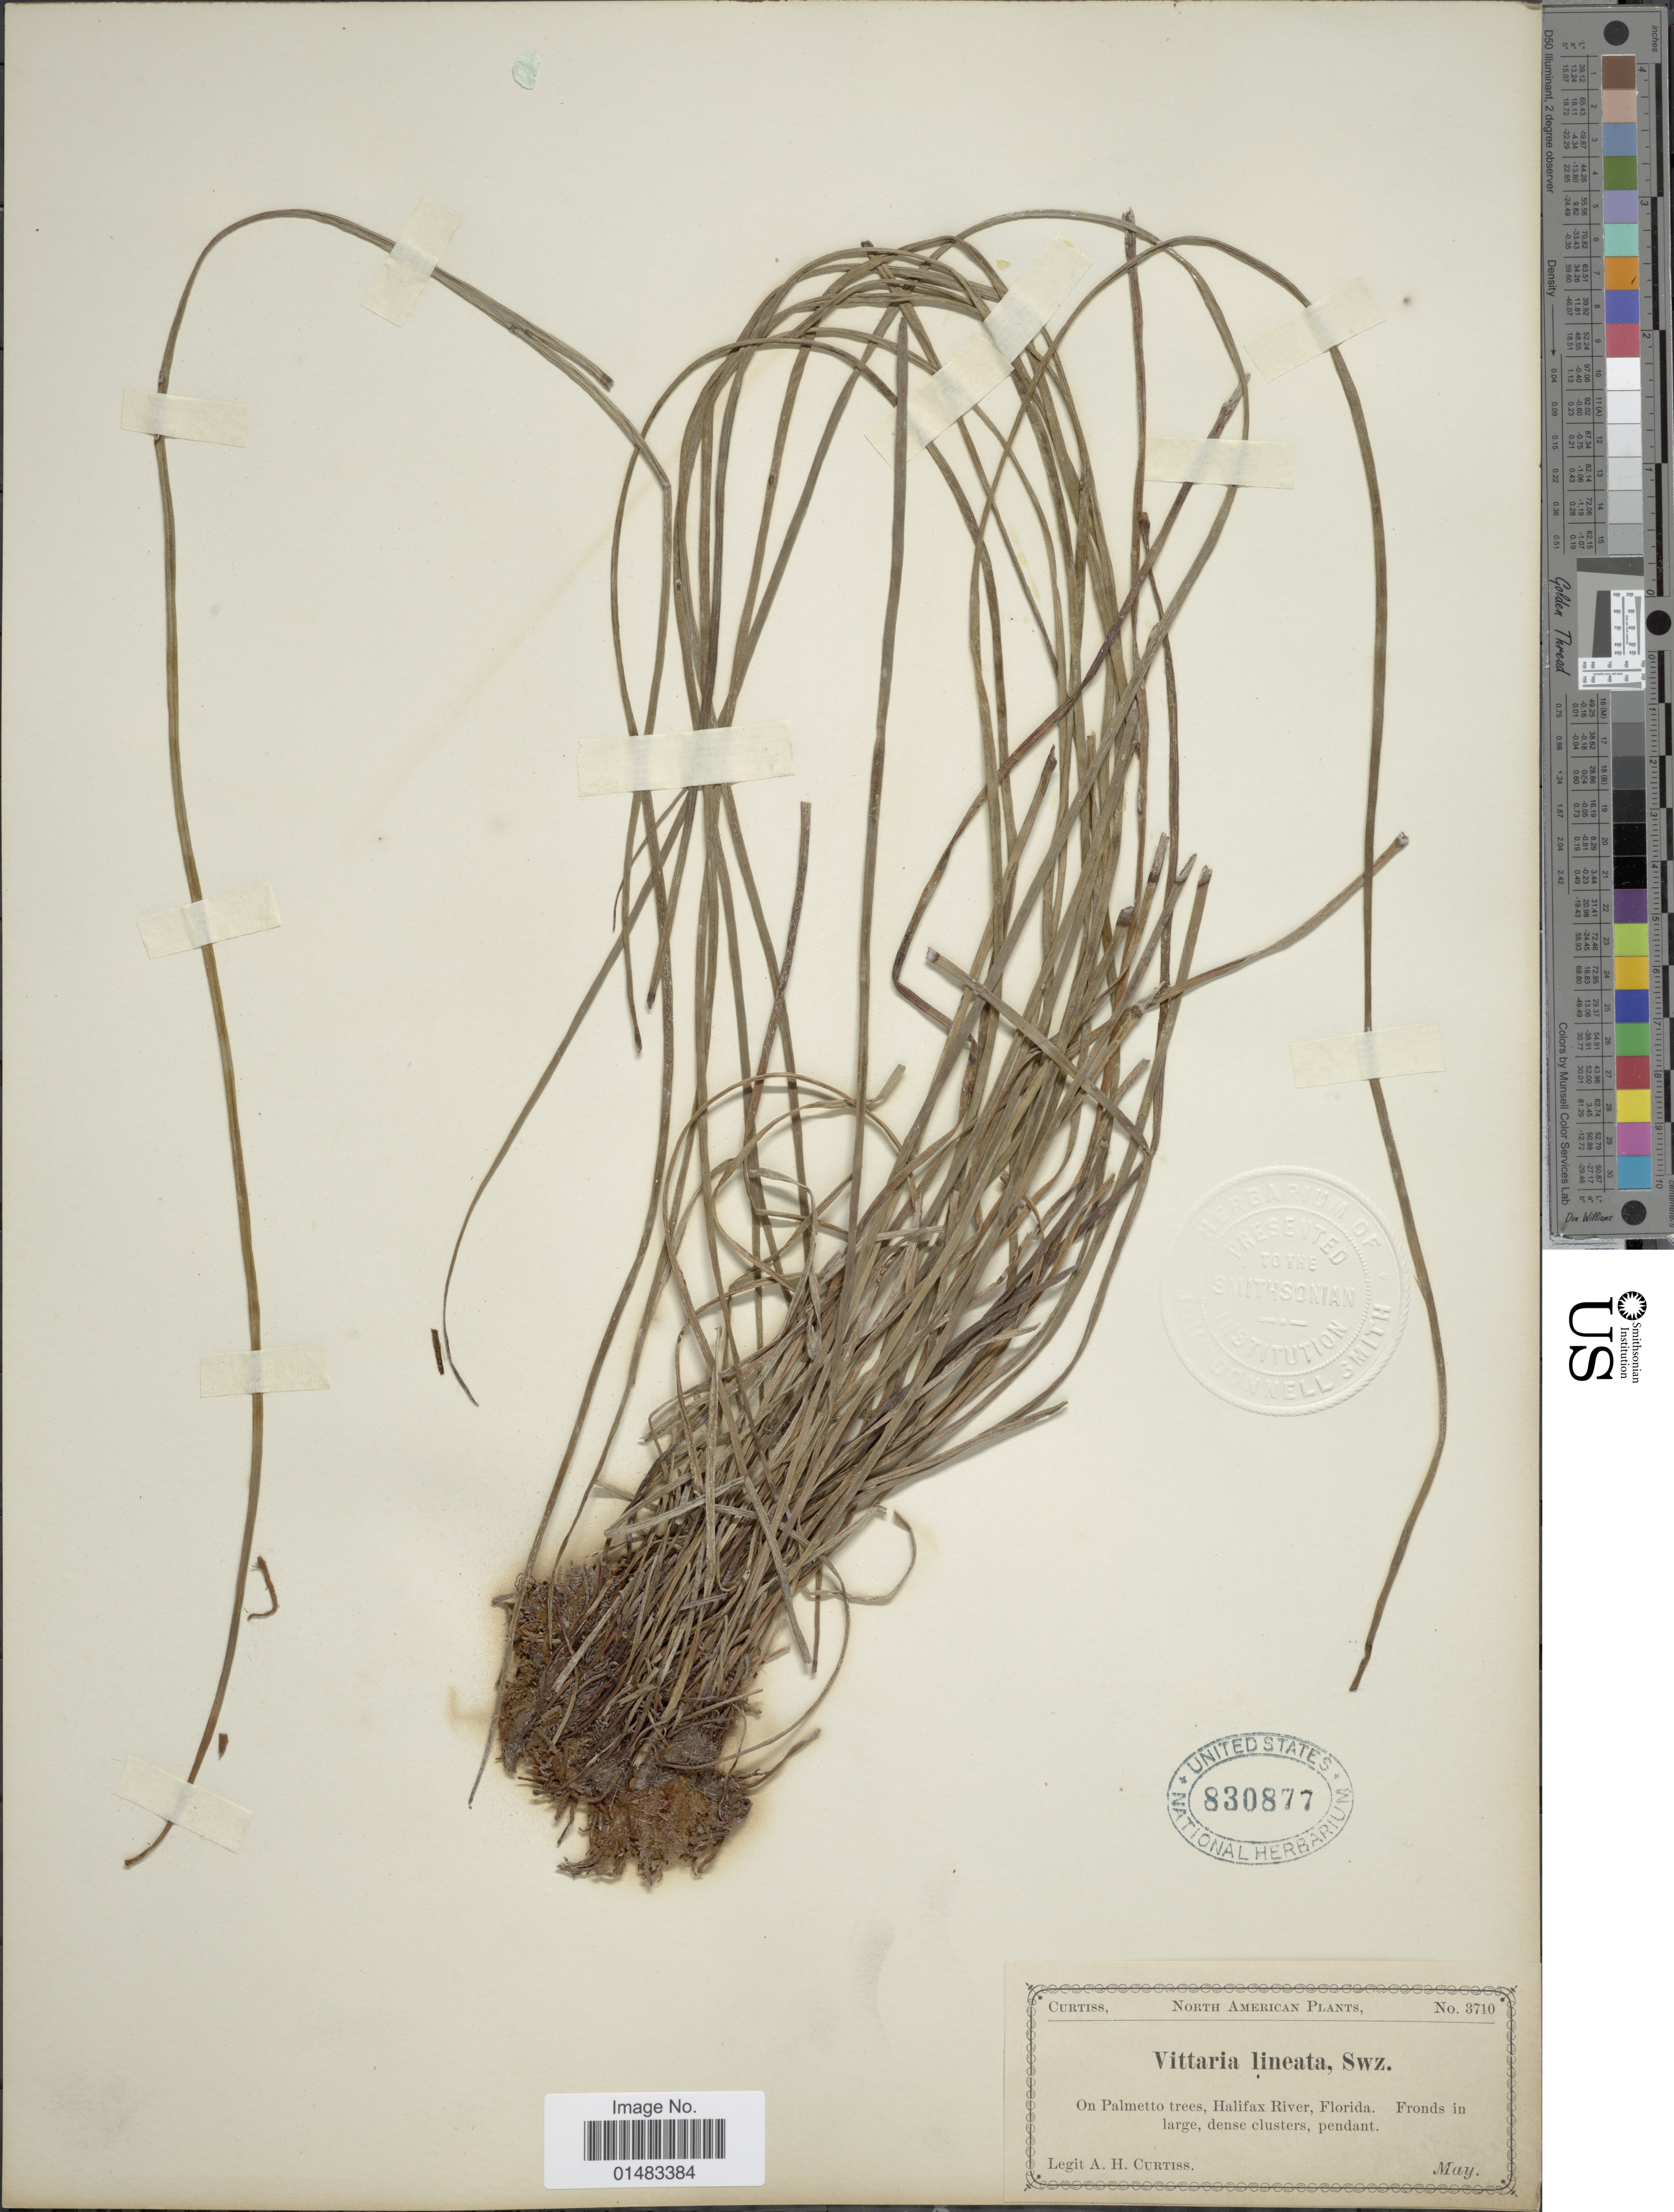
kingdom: Plantae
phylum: Tracheophyta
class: Polypodiopsida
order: Polypodiales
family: Pteridaceae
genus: Vittaria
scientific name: Vittaria lineata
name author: (L.) Sm.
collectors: A. H. Curtiss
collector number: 3710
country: United States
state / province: Florida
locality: On Palmetto trees, Halifac River, Fronds in large, dense cluster, pendant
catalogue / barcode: US 830877